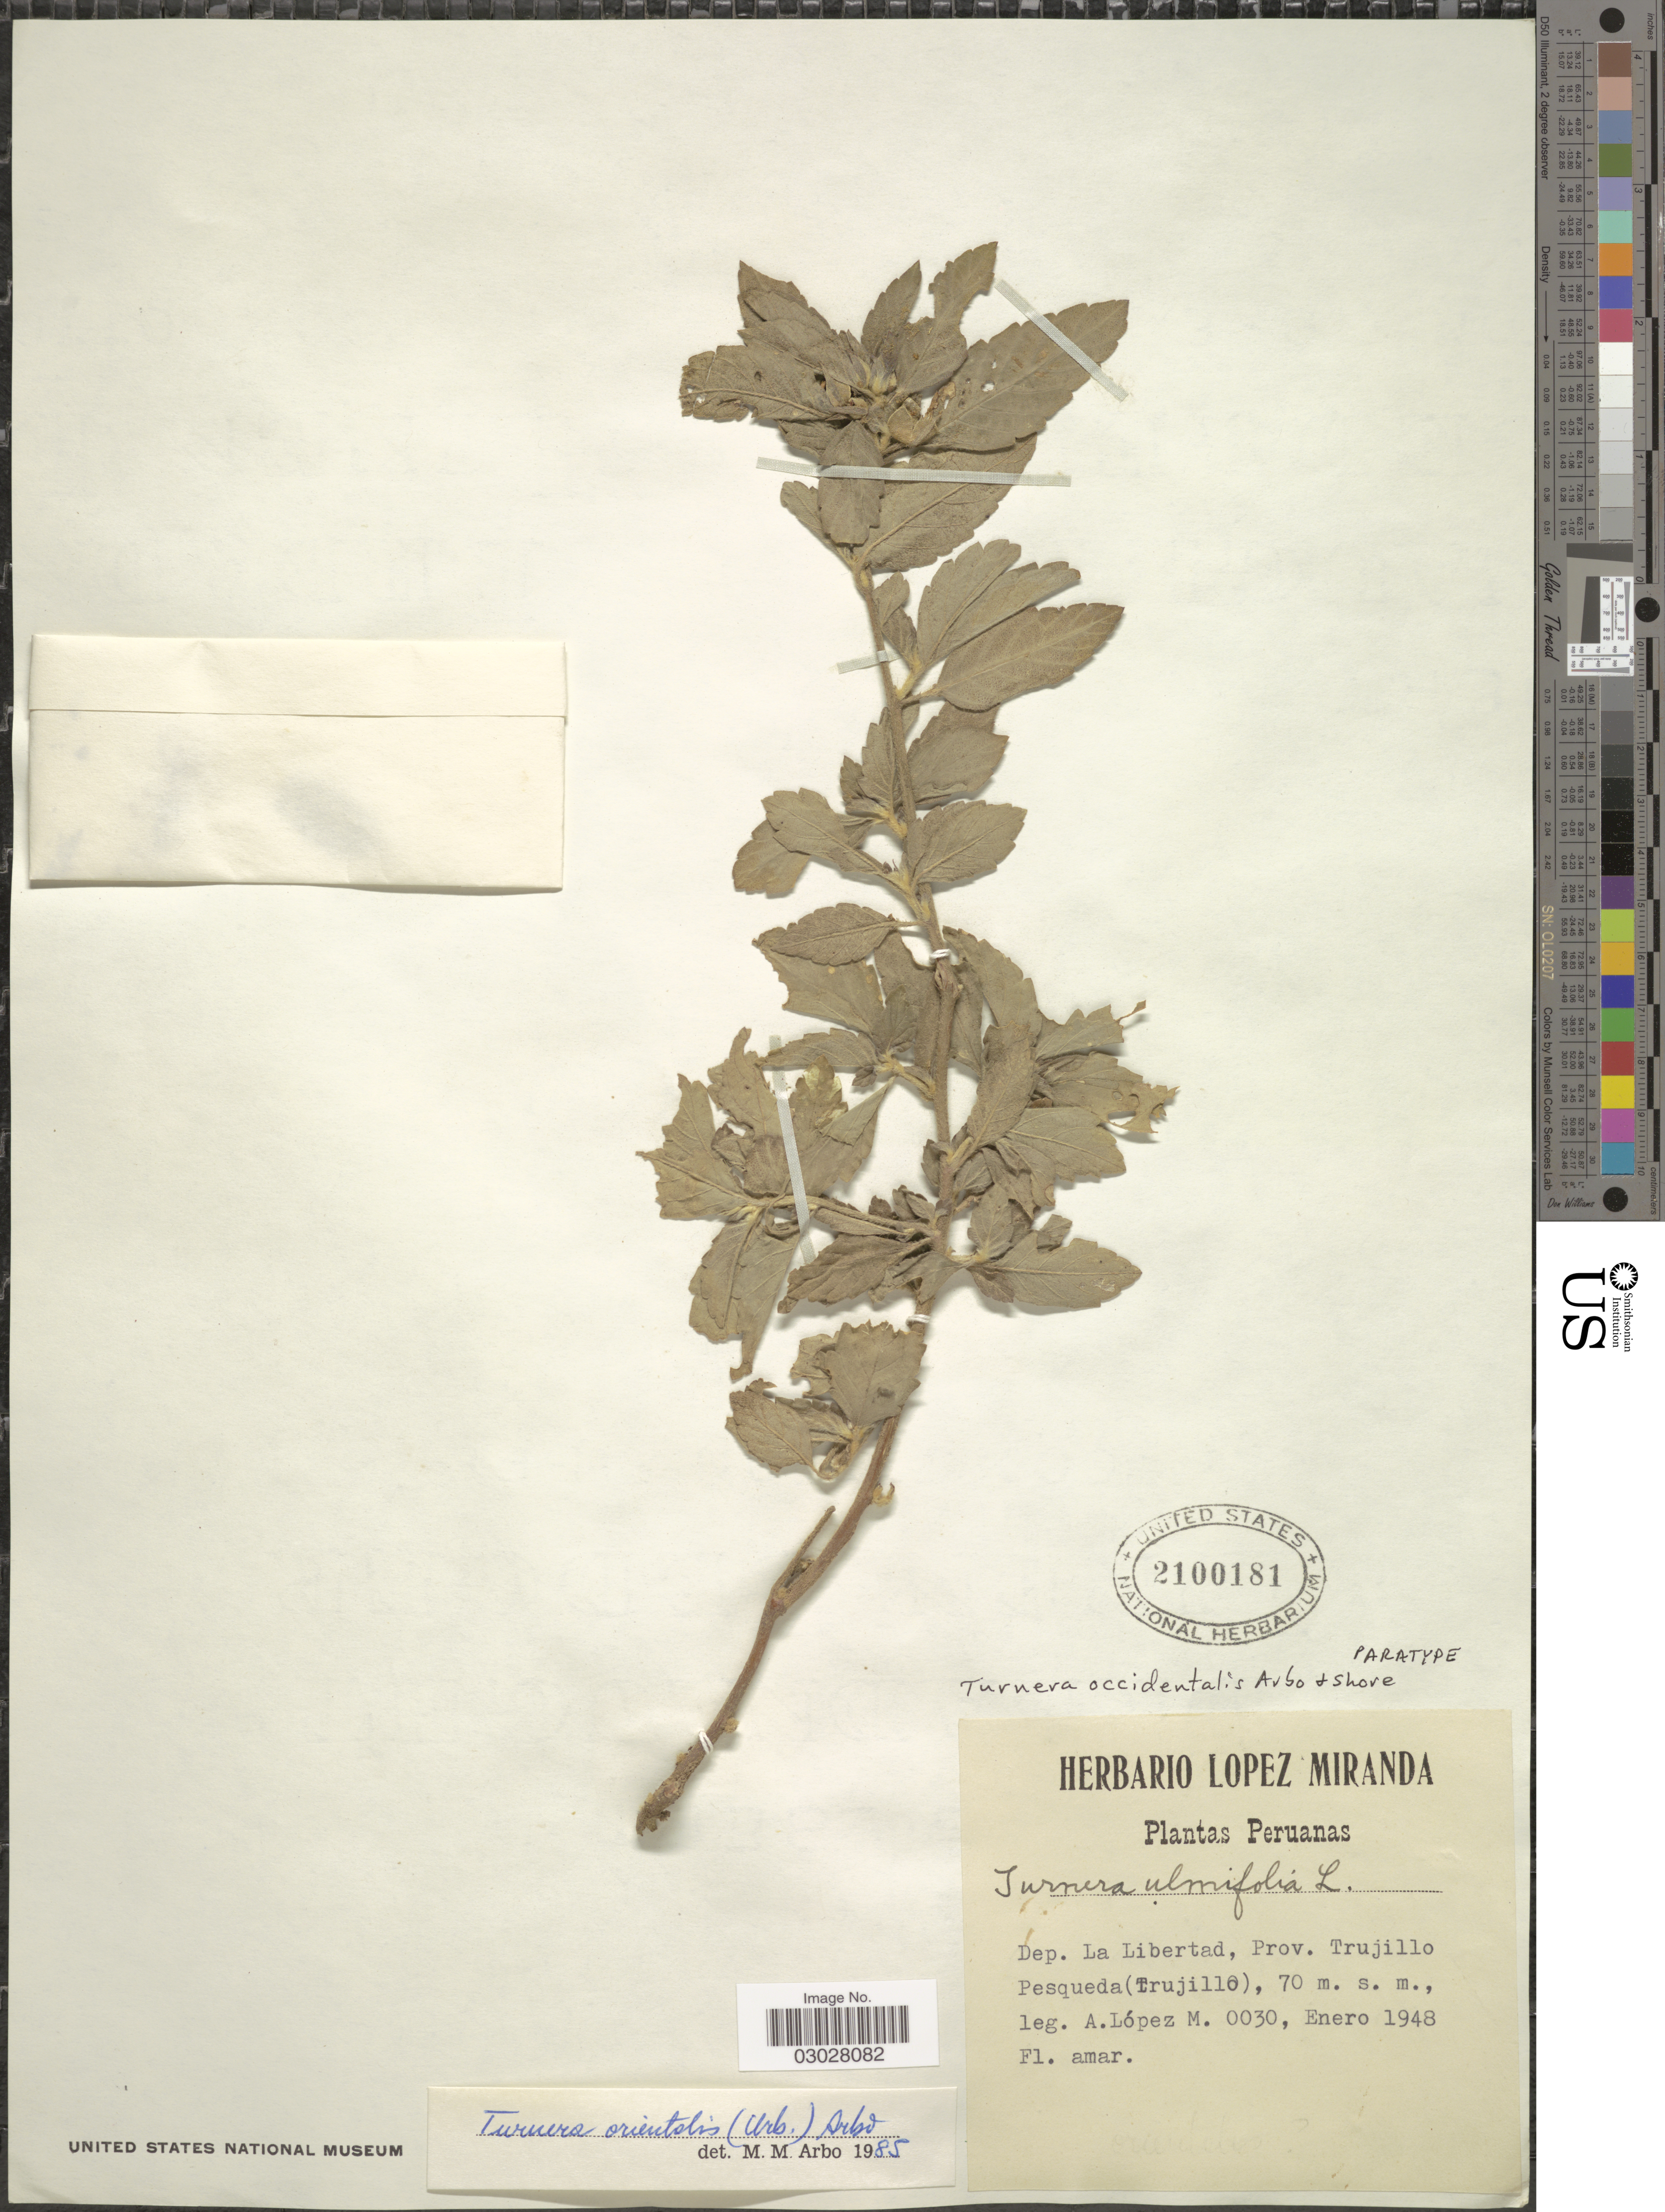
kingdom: Plantae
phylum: Tracheophyta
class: Magnoliopsida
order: Malpighiales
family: Turneraceae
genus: Turnera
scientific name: Turnera occidentalis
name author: Arbo & Shore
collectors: A. López M.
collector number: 0030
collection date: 1948-01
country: Peru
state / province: La Libertad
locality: Dep. La Libertad, Prov. Trujillo Pesqueda (Trujillo).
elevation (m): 70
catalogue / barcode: US 2100181